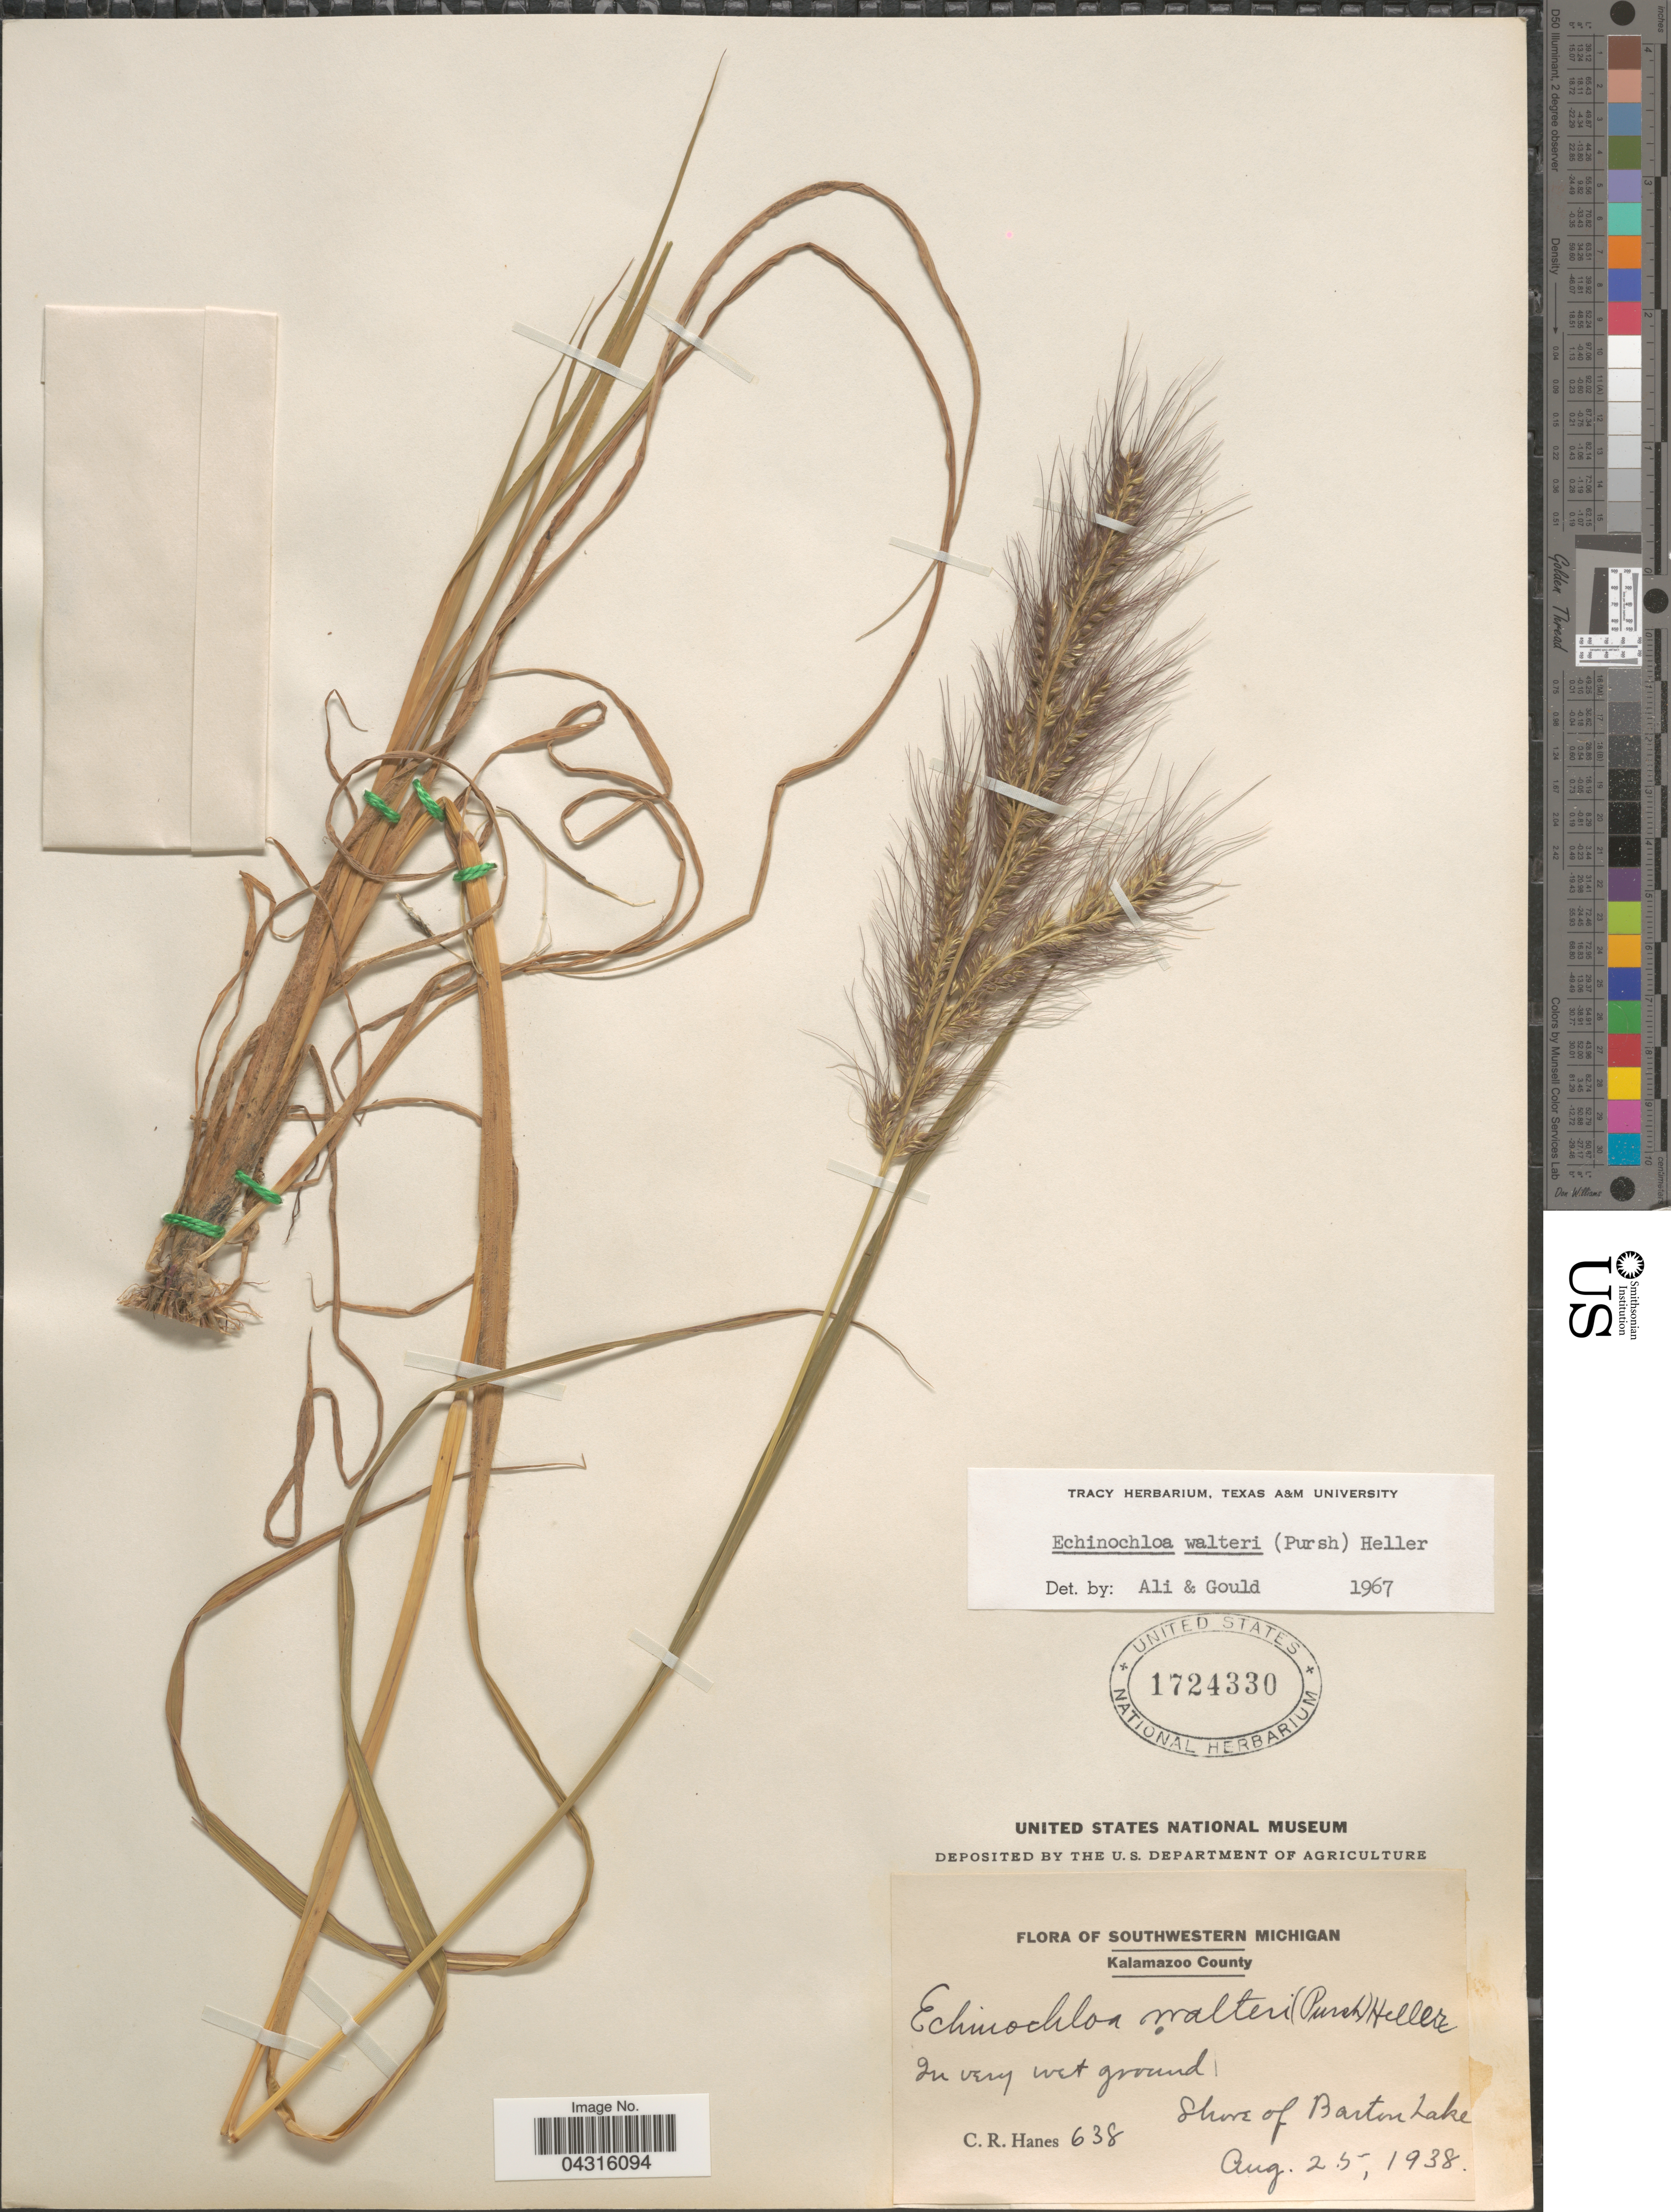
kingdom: Plantae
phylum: Tracheophyta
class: Liliopsida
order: Poales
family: Poaceae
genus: Echinochloa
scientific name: Echinochloa walteri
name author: (Pursh) A. Heller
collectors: C. Hanes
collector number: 638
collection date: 1938-08-25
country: United States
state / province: Michigan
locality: Southwestern Michigan. Kalamazoo County. In very wet ground. Shore of Barton Lake.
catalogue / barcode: US 1724330